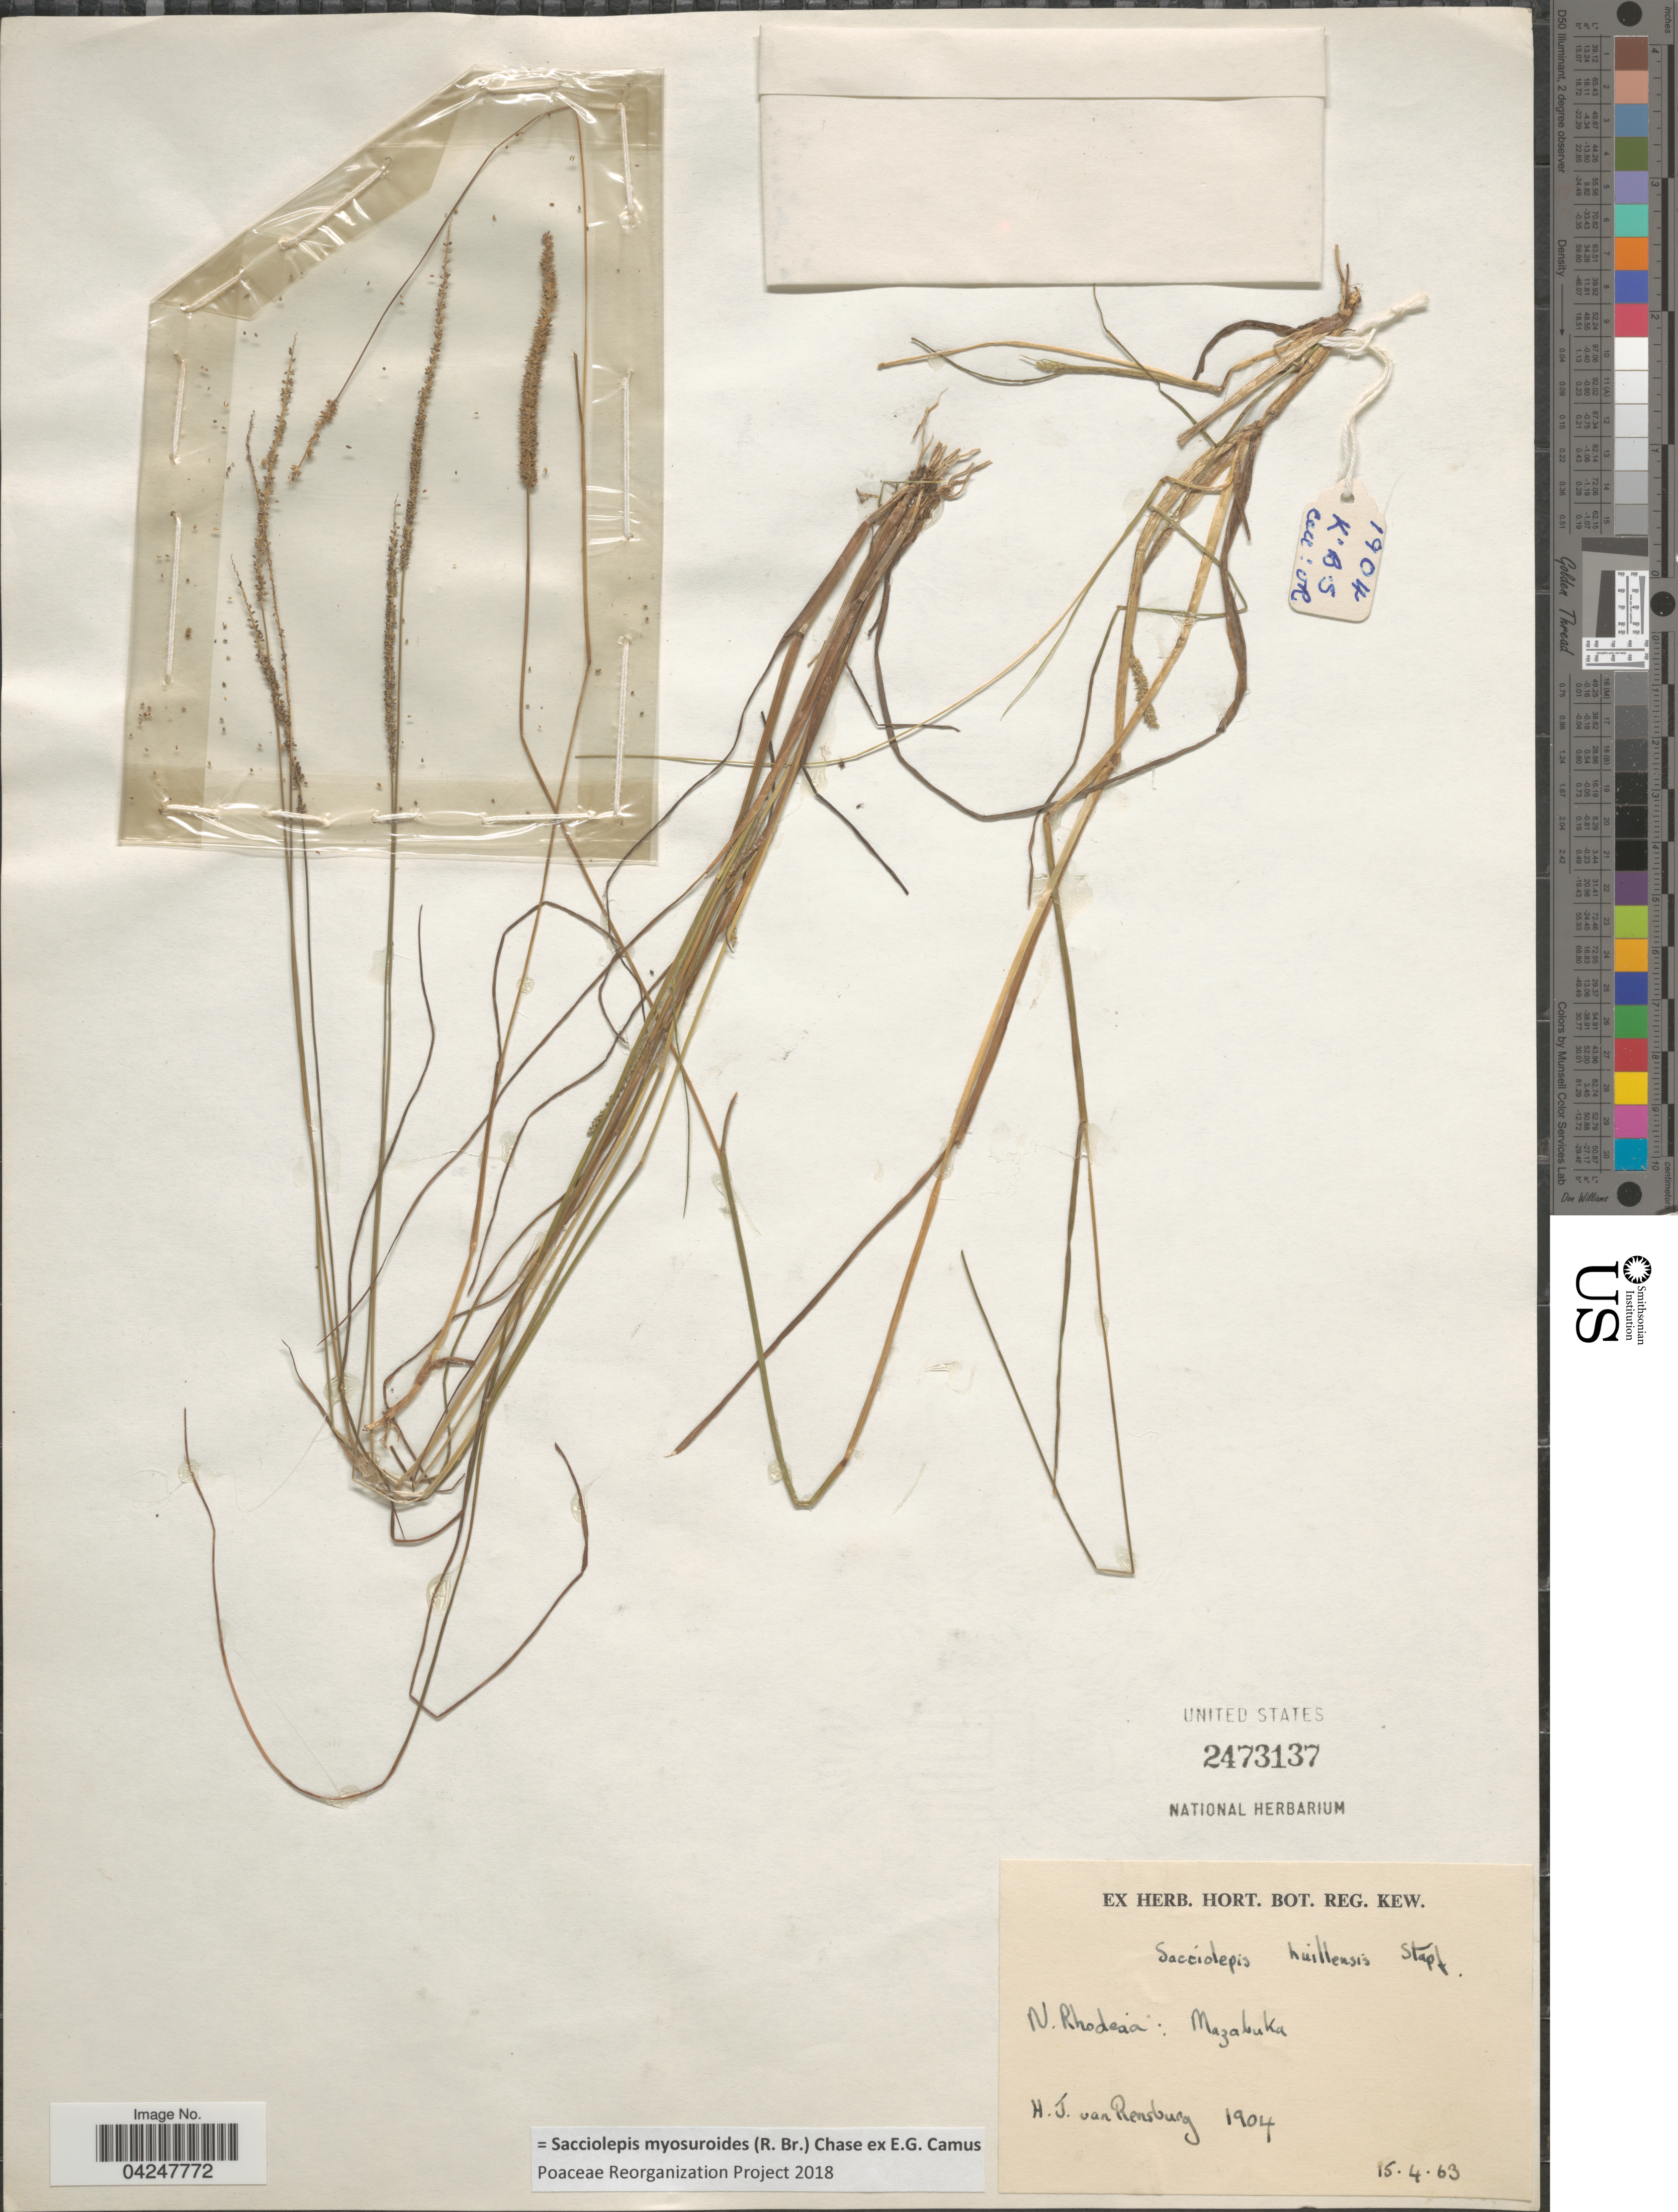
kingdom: Plantae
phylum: Tracheophyta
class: Liliopsida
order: Poales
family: Poaceae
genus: Sacciolepis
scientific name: Sacciolepis myosuroides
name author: (R. Br.) Chase ex E.G. Camus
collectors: H. van Rensburg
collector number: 1904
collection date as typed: Transcribed d/m/y: 15/4/63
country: Zambia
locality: N. Rhodesia: Mazabuka.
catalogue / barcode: US 2473137